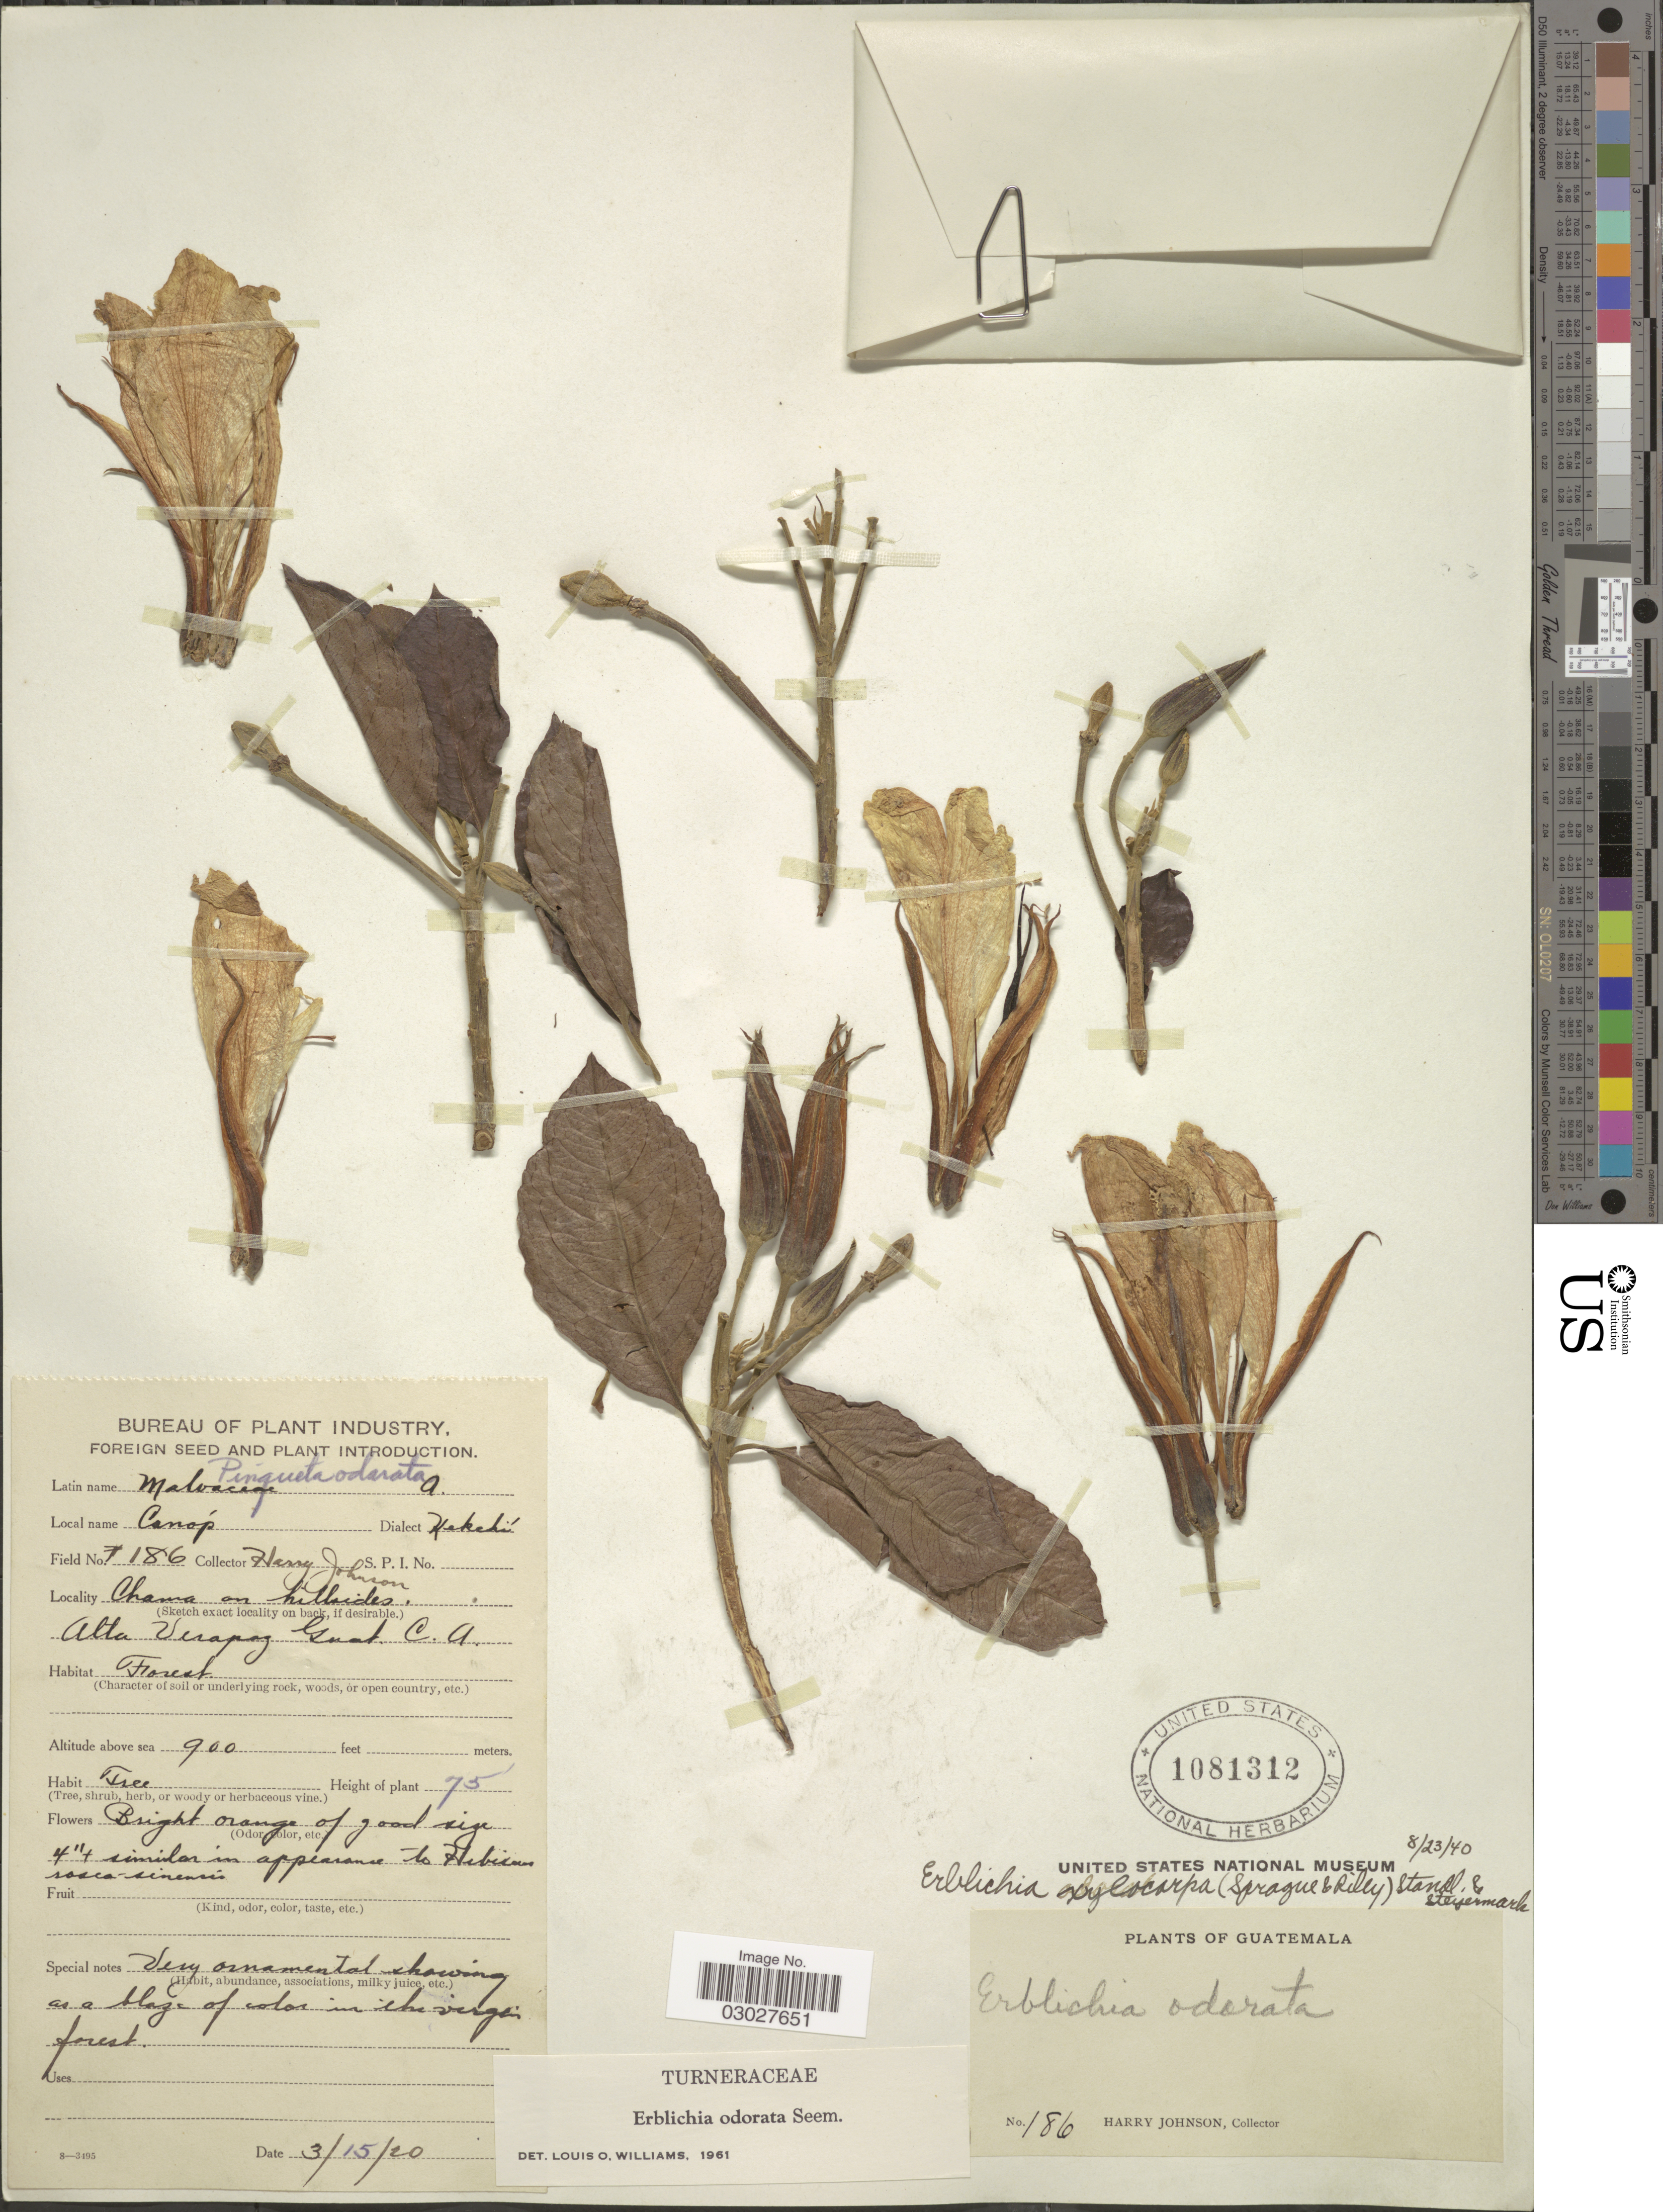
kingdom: Plantae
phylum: Tracheophyta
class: Magnoliopsida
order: Malpighiales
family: Turneraceae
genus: Erblichia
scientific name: Erblichia odorata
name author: Seem.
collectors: H. Johnson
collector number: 186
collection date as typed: Transcribed d/m/y: 15/3/20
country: Guatemala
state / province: Alta Verapaz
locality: Chama in hillsides.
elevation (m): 274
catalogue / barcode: US 1081312